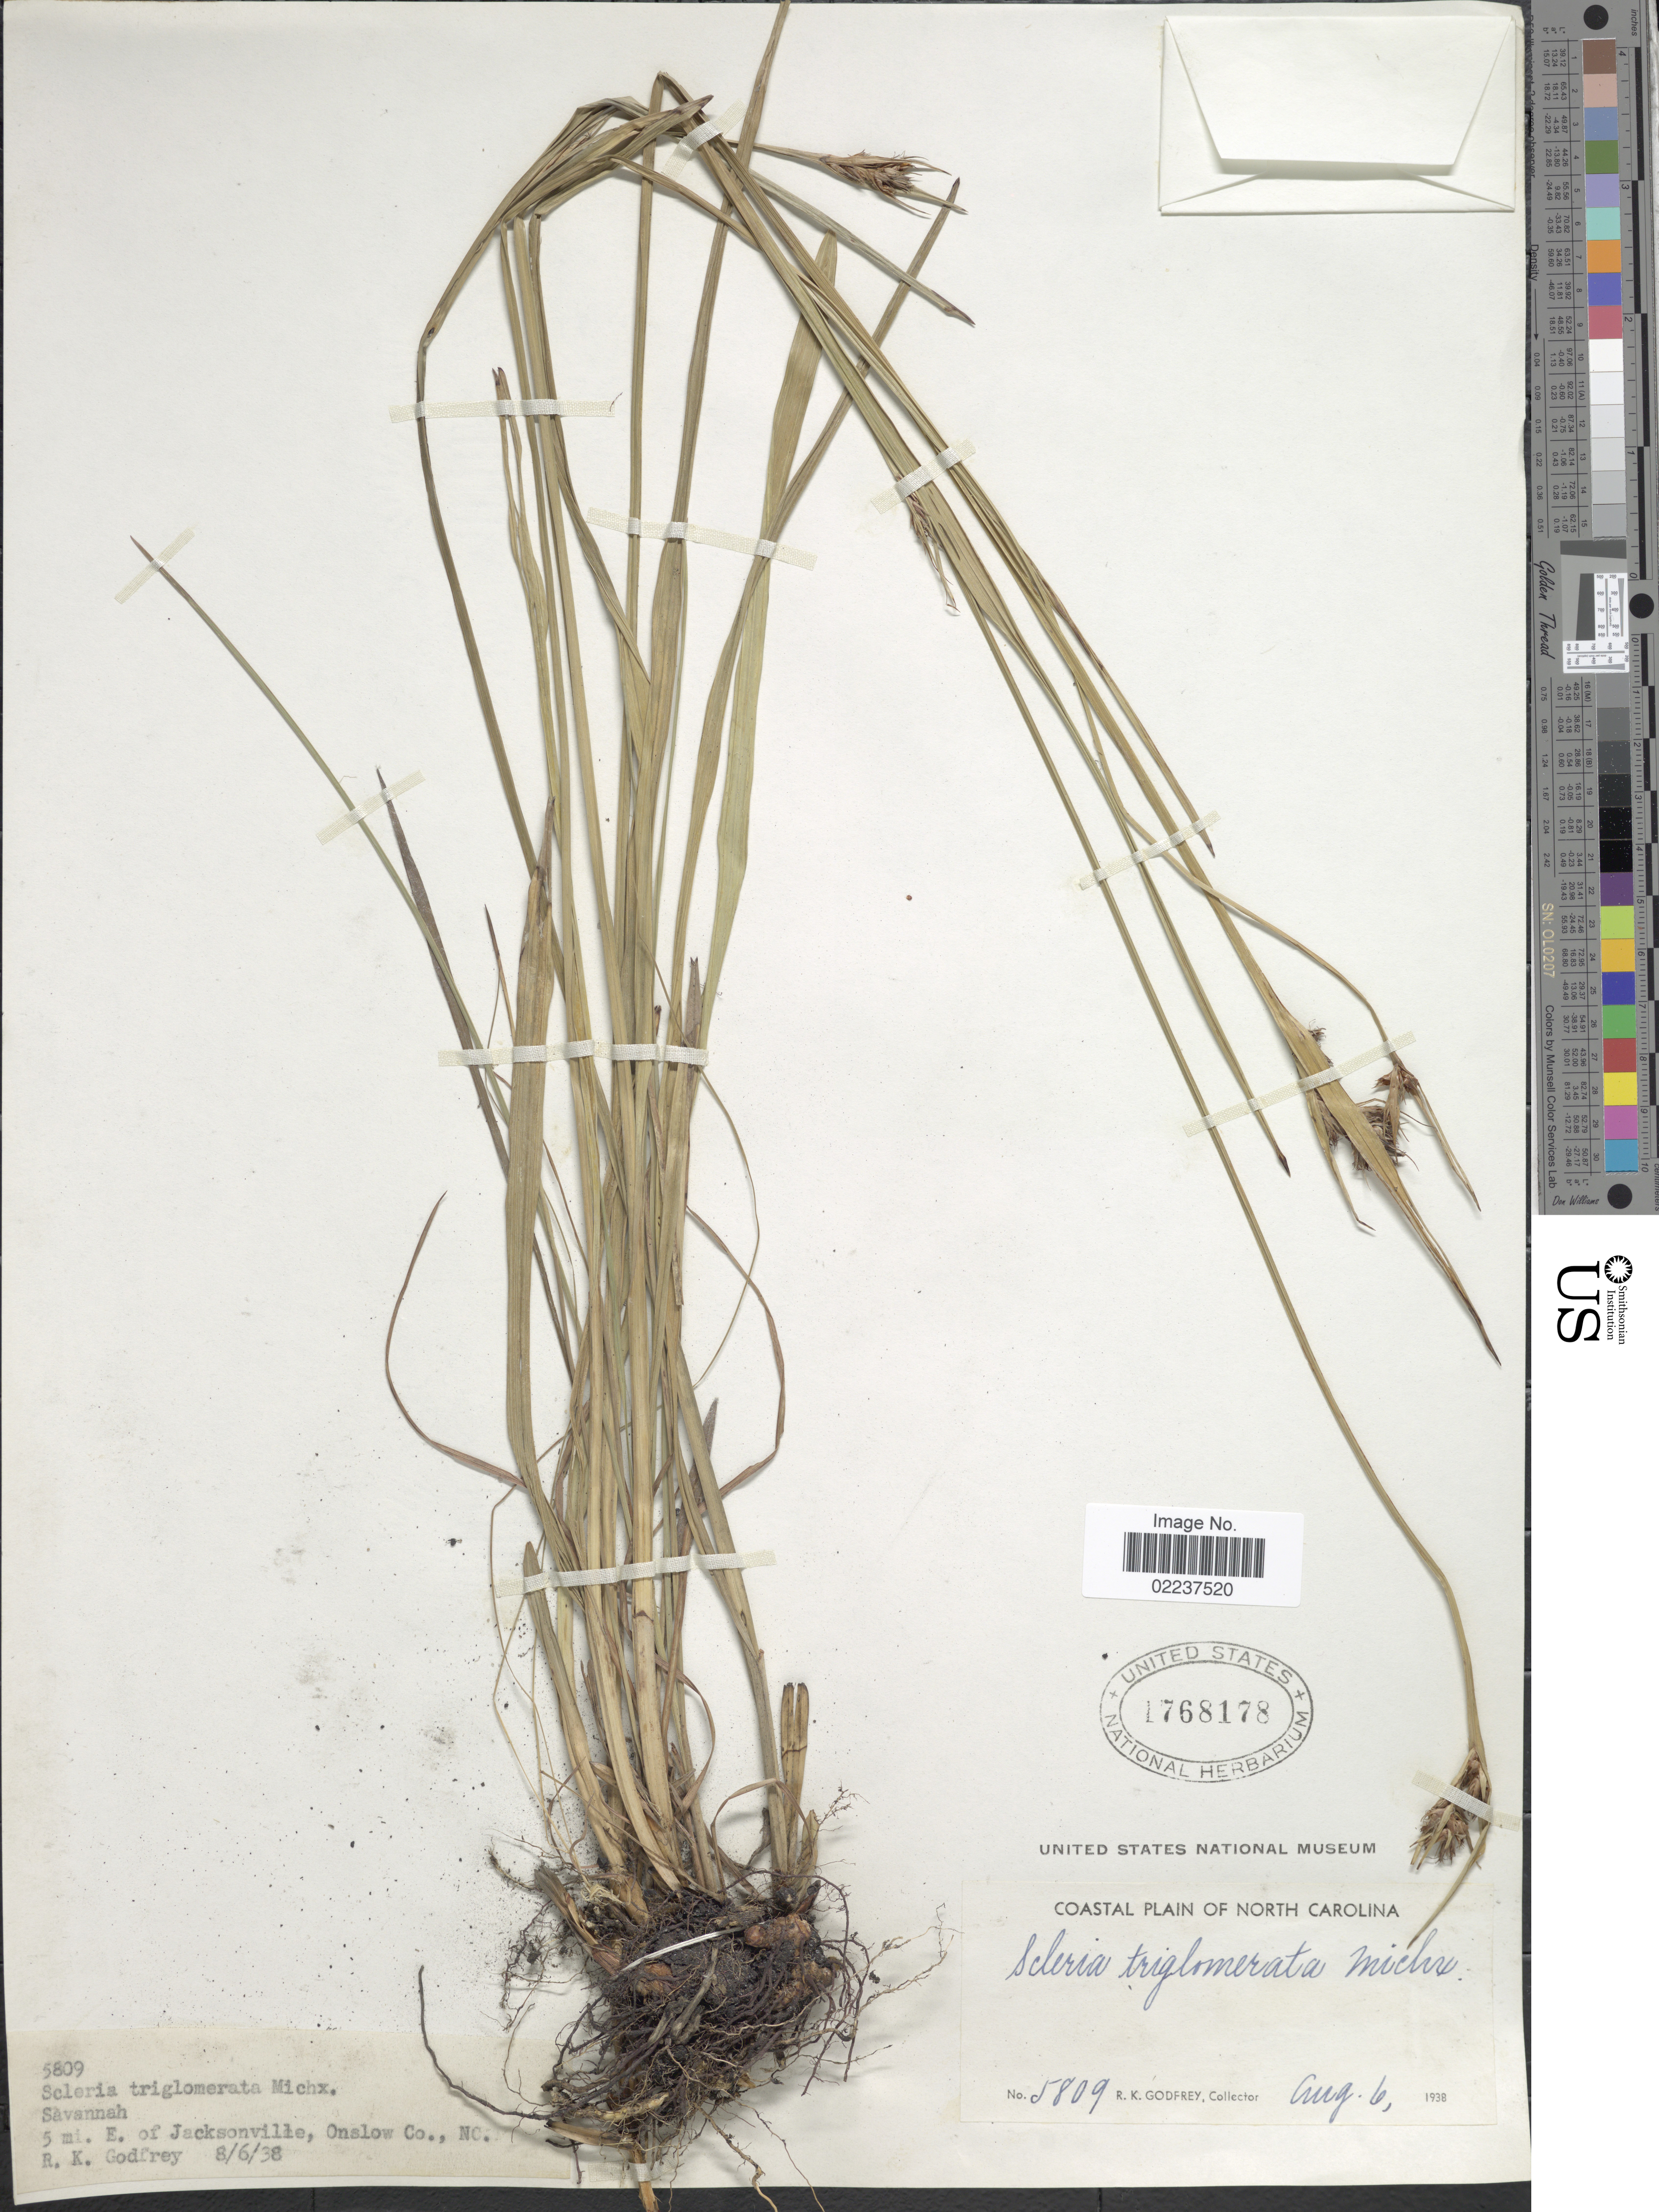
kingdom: Plantae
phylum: Tracheophyta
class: Liliopsida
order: Poales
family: Cyperaceae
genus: Scleria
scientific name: Scleria triglomerata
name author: Michx.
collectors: R. K. Godfrey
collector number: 5809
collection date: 1938-08-06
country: United States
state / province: South Carolina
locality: Coastal Plain of North Carolina, 5 mi. E of Jacksonville, Onslow Co,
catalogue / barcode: US 1768178